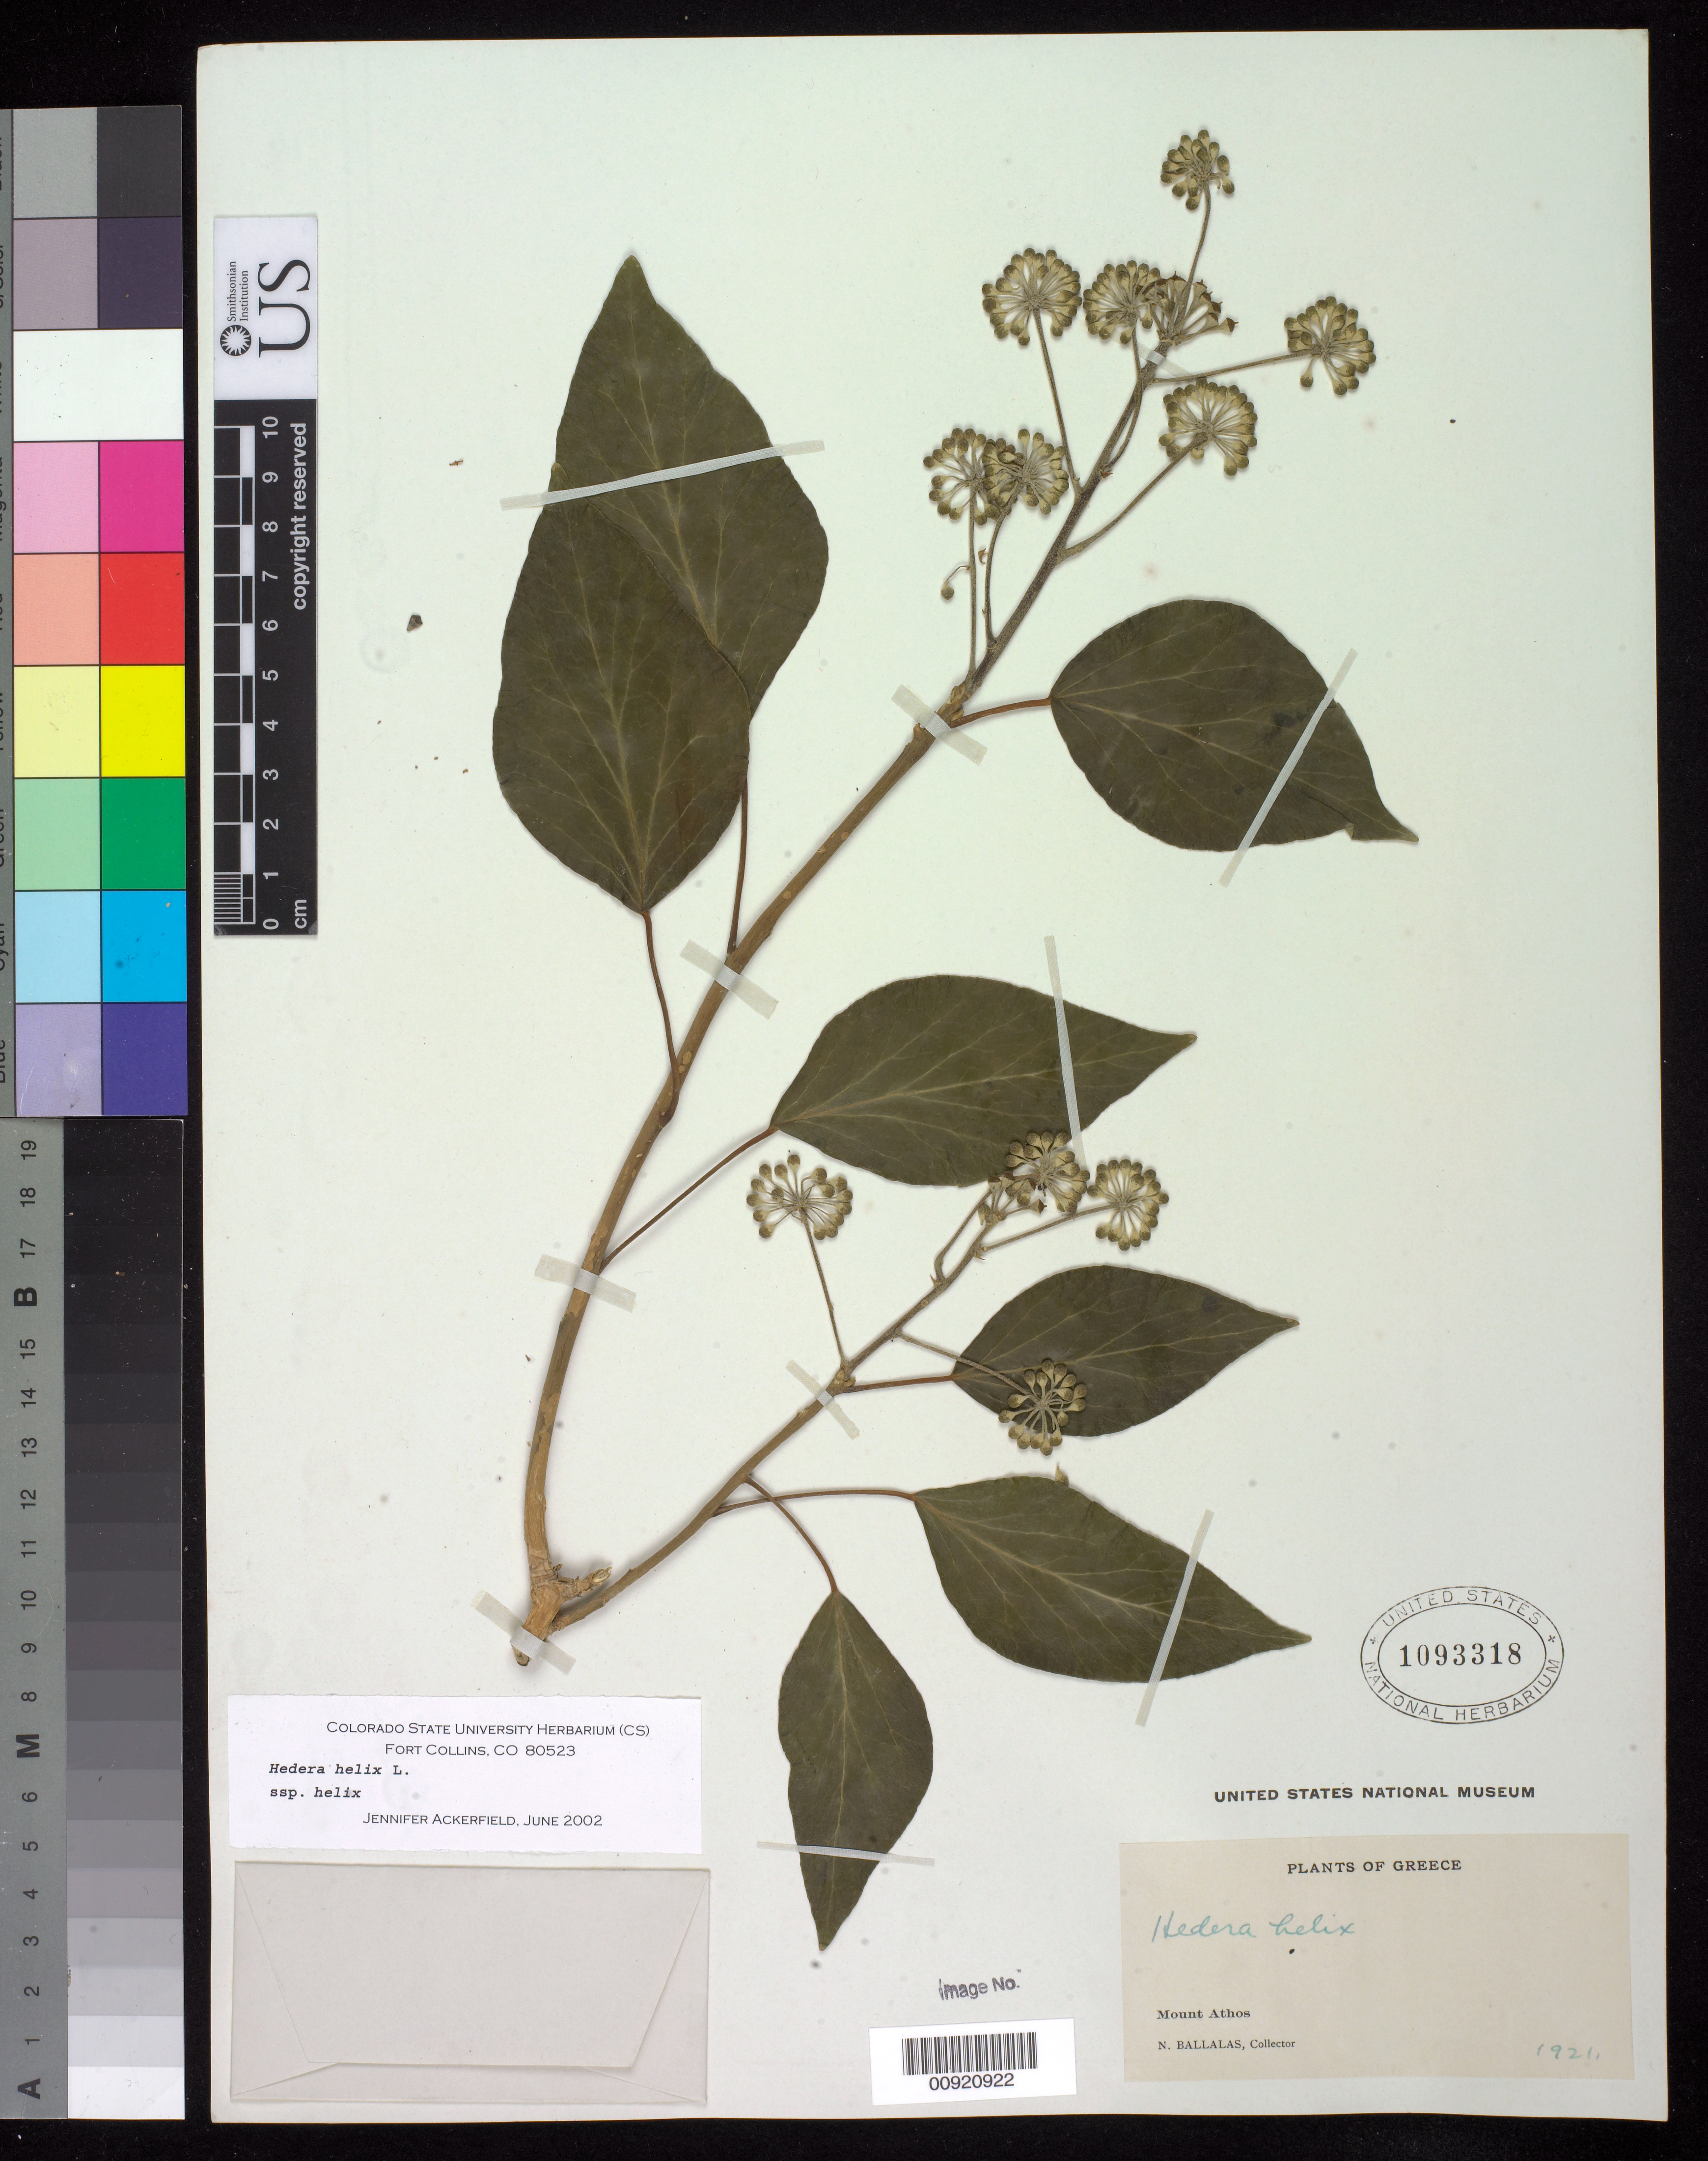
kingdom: Plantae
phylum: Tracheophyta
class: Magnoliopsida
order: Apiales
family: Araliaceae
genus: Hedera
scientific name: Hedera helix subsp. helix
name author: L.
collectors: N. Ballalas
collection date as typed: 1921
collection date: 1921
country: Greece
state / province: Mount Athoa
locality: Mount Athos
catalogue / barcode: US 1093318